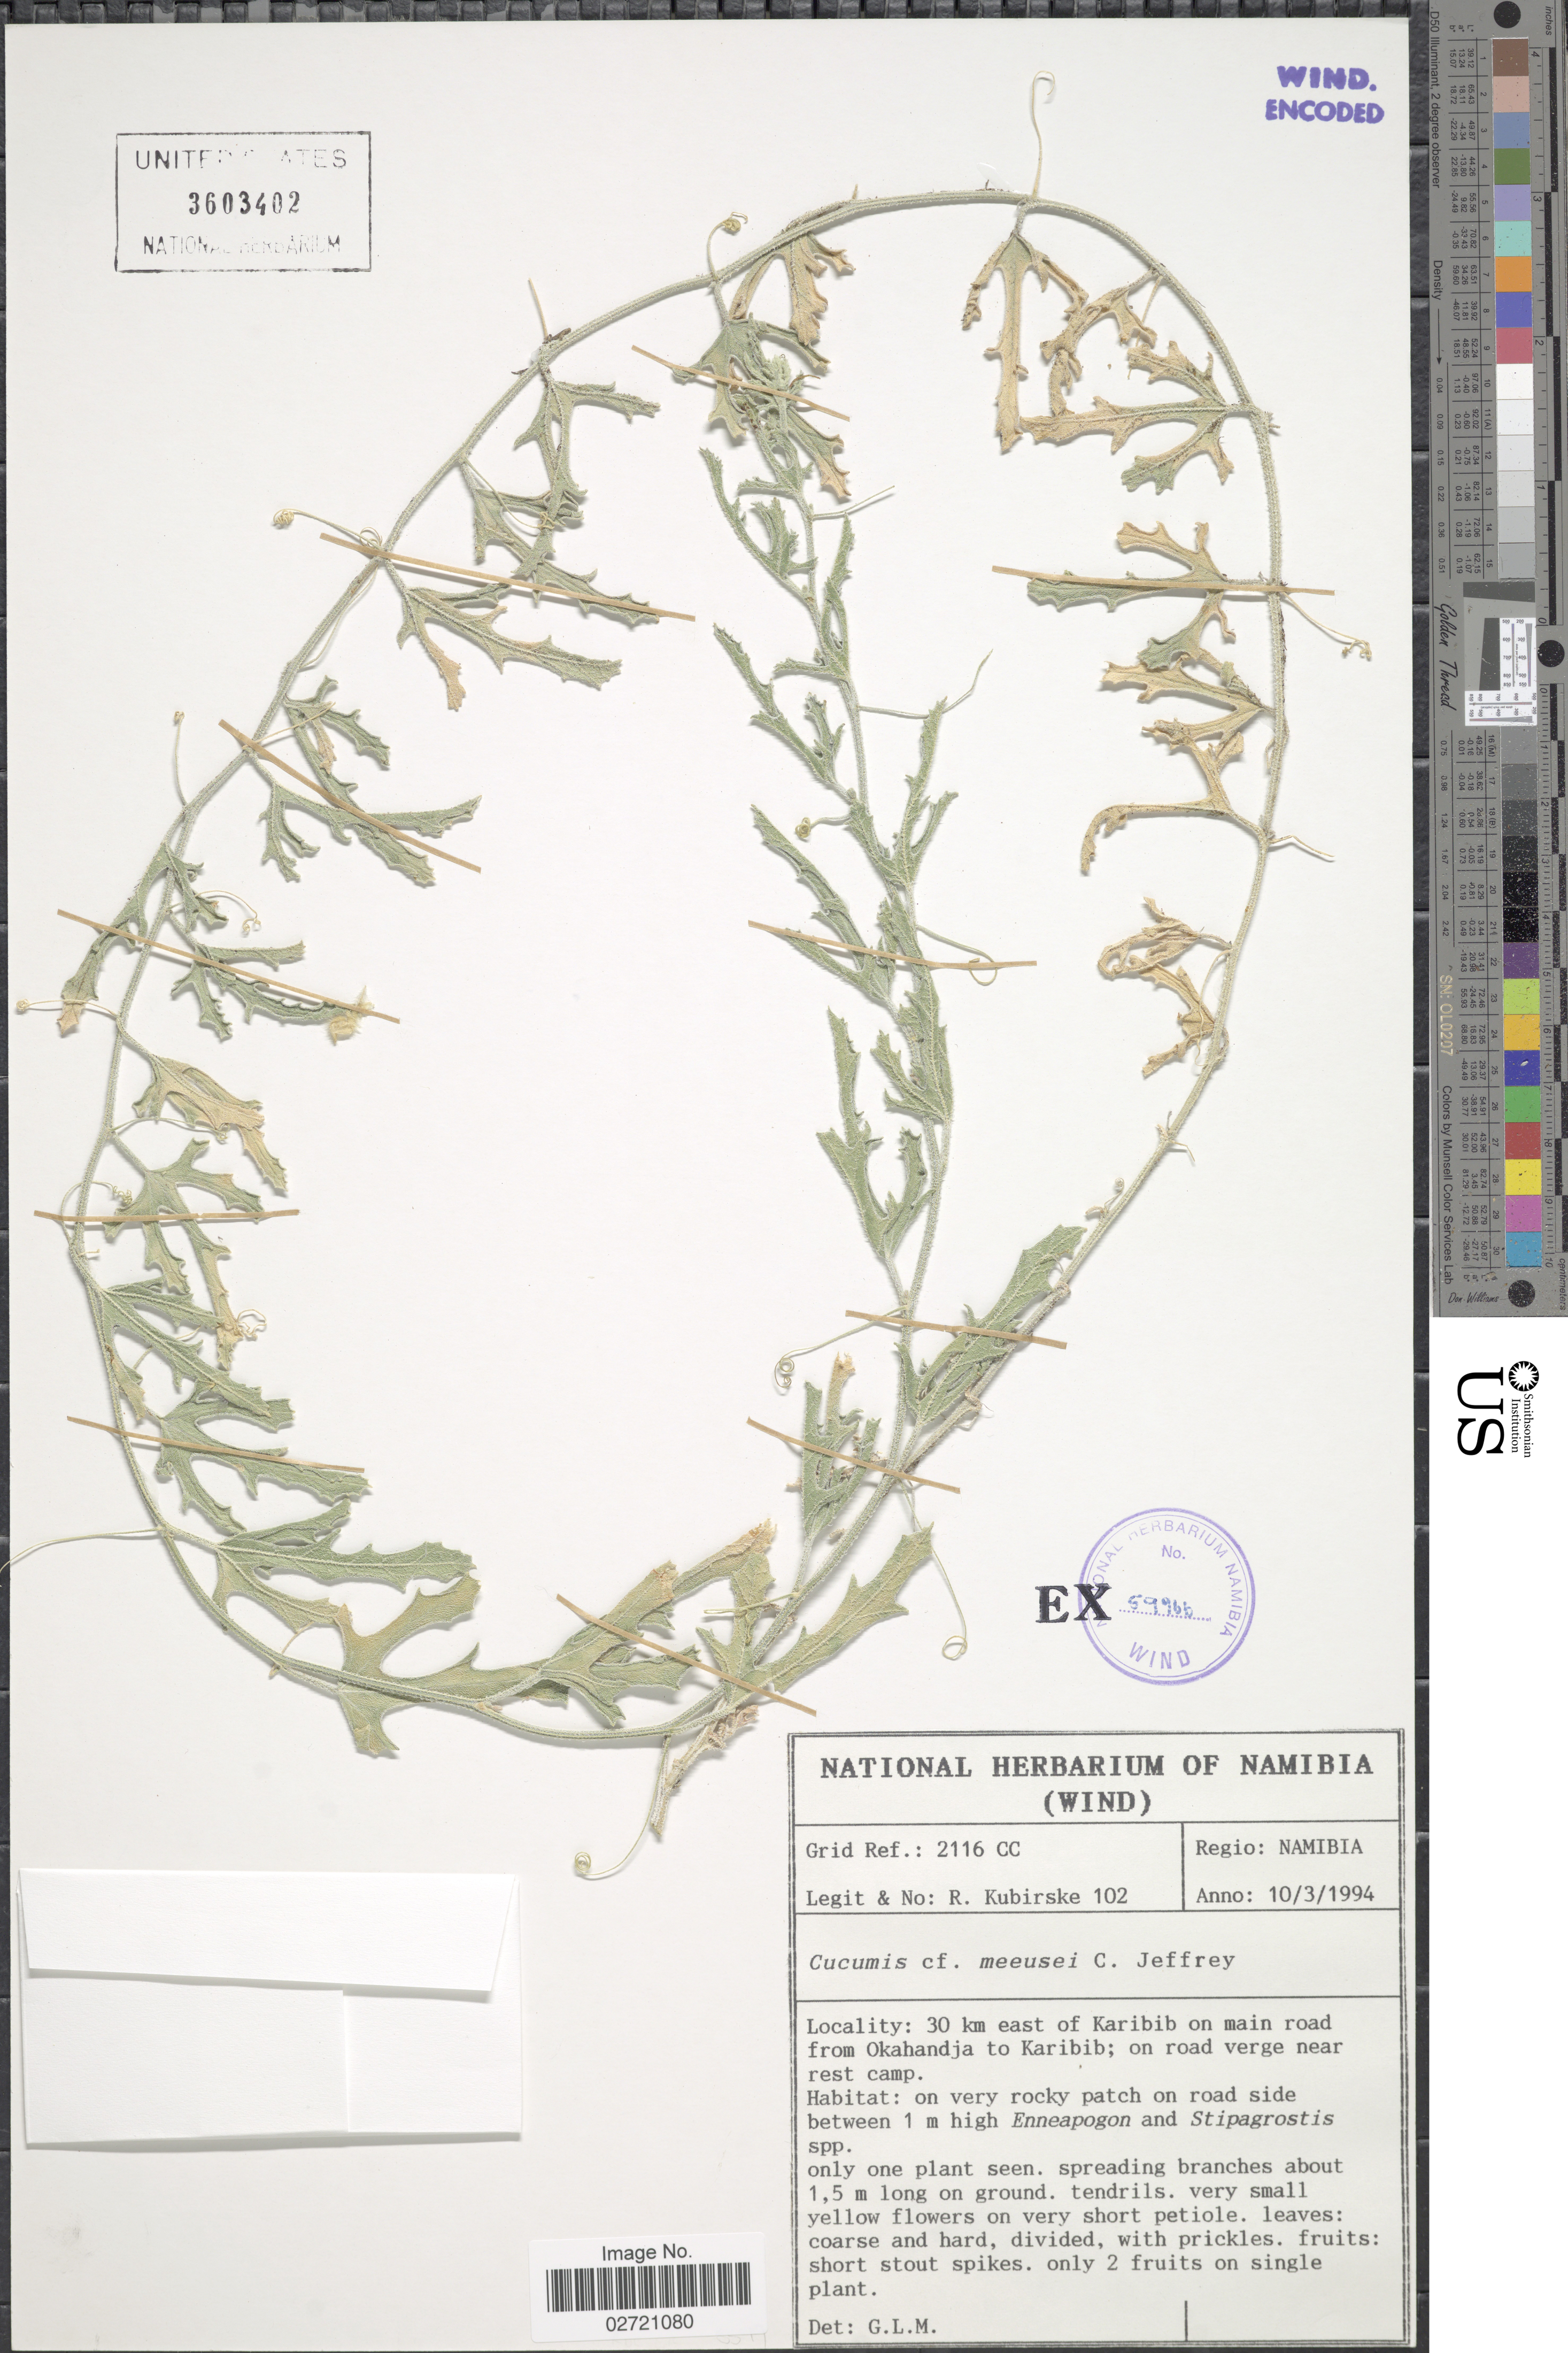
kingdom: Plantae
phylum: Tracheophyta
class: Magnoliopsida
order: Cucurbitales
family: Cucurbitaceae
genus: Cucumis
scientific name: Cucumis meeusei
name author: C. Jeffrey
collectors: R. Kubirske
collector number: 102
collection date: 1994-03-10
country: Namibia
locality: Grid Ref.: 2116 CC. 30 km east of Karibib on main road from Okahandja to Karibib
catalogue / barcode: US 3603402